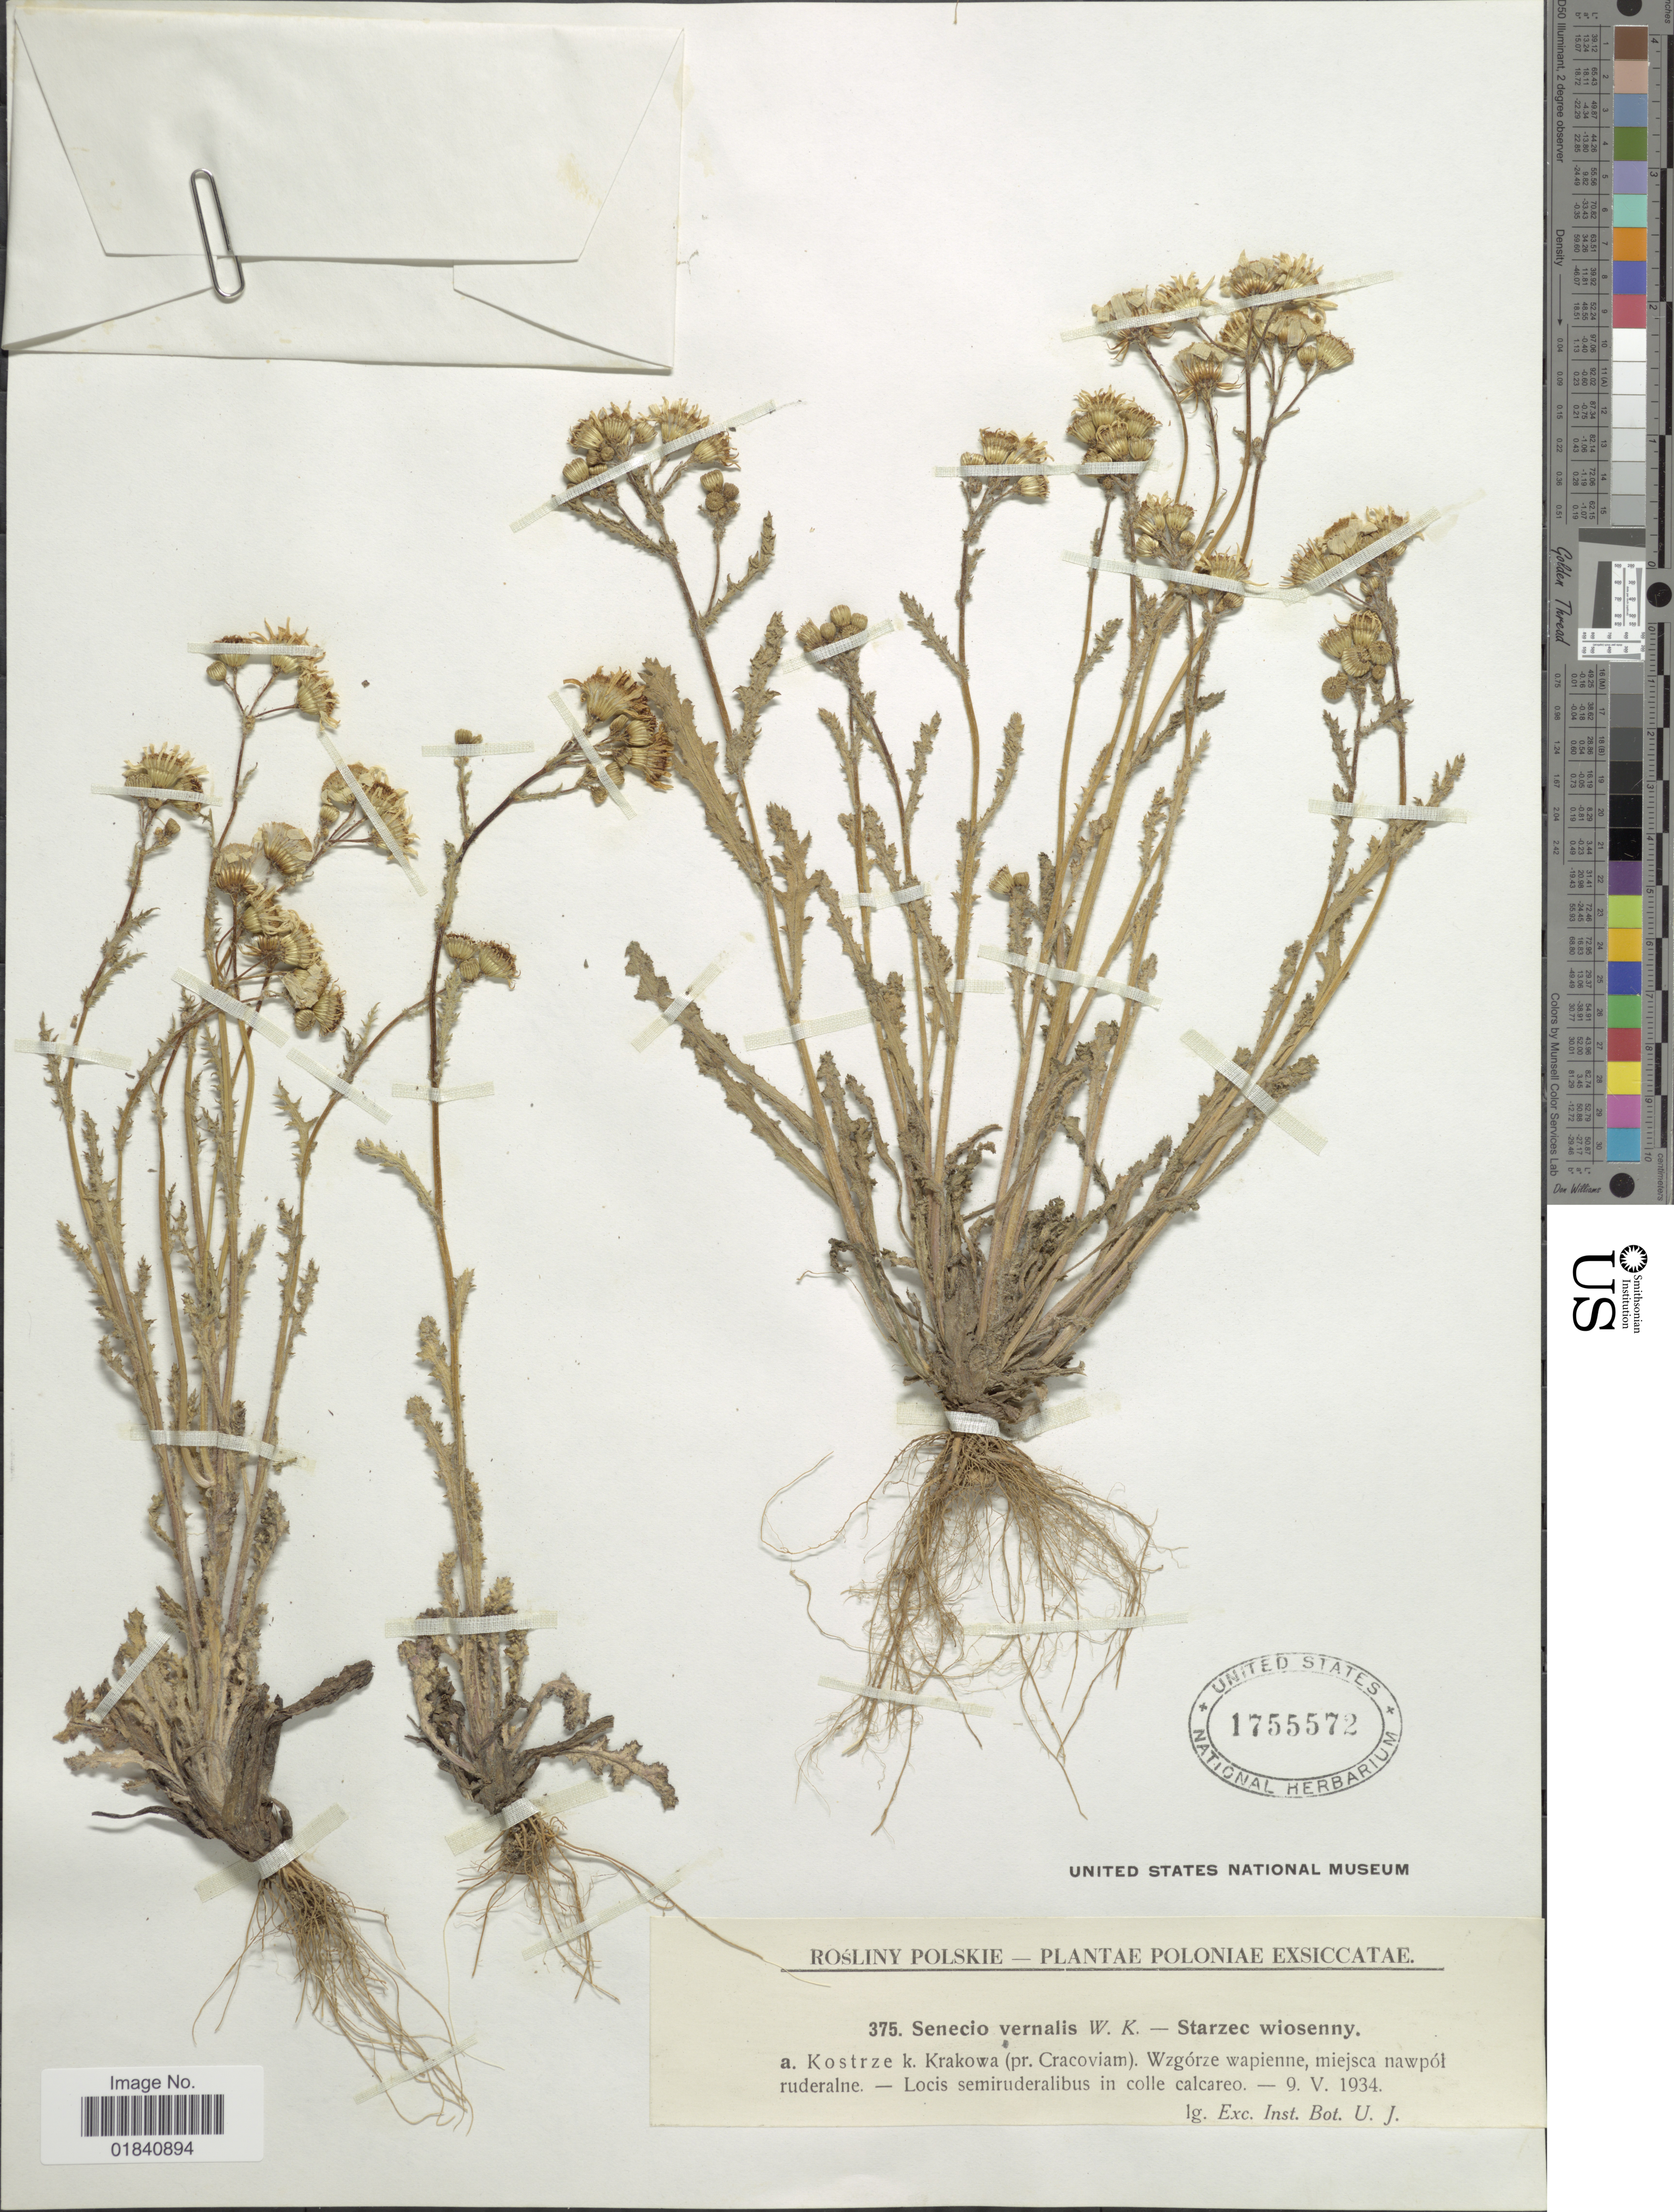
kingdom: Plantae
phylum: Tracheophyta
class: Magnoliopsida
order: Asterales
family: Asteraceae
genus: Senecio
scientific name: Senecio leucanthemifolius subsp. vernalis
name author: (Waldst. & Kit.) Greuter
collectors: Exch. Inst. Bot. U.J.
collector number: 375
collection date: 1934-05-09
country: Poland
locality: Kostrze k. Krakowa (pr. Cracoviam). Wzgórze wapienne, miejsca nawpól ruderalme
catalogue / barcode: US 1755572